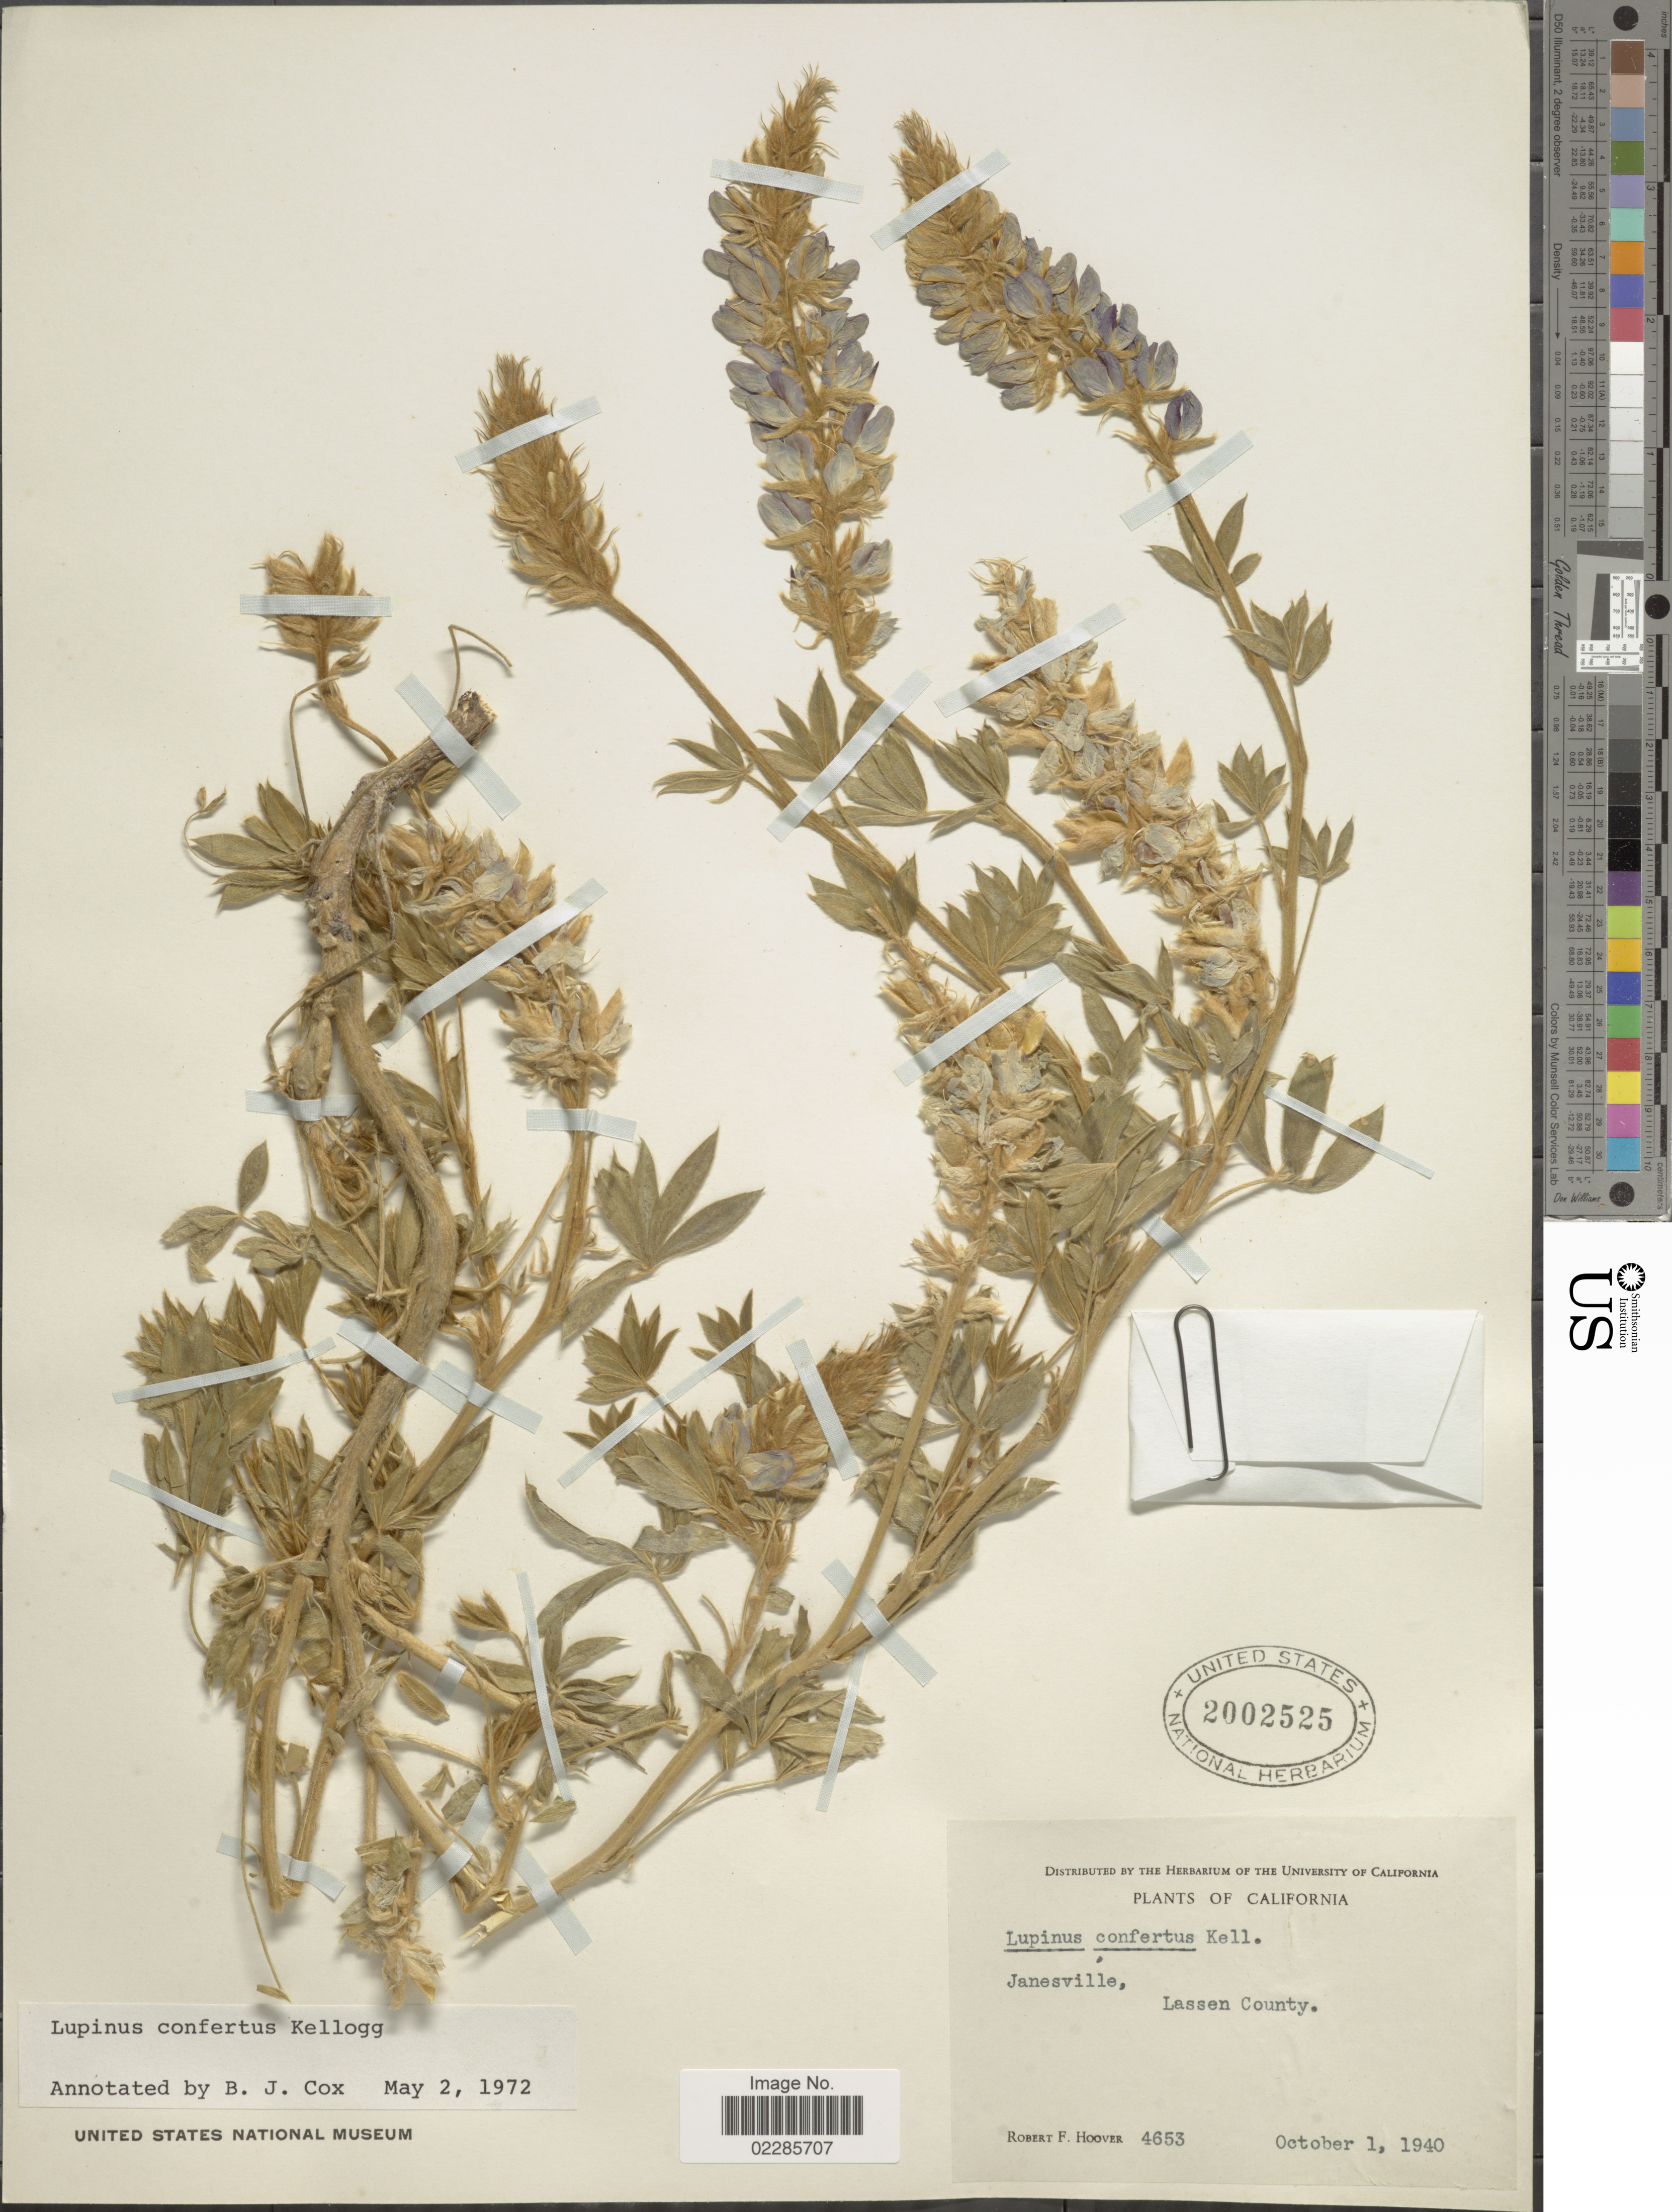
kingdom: Plantae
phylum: Tracheophyta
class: Magnoliopsida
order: Fabales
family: Fabaceae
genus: Lupinus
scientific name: Lupinus confertus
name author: Kellogg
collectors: R. F. Hoover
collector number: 4653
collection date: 1940-10-01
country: United States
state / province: California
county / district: Lassen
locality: Janesville, Lassen County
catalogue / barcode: US 2002525